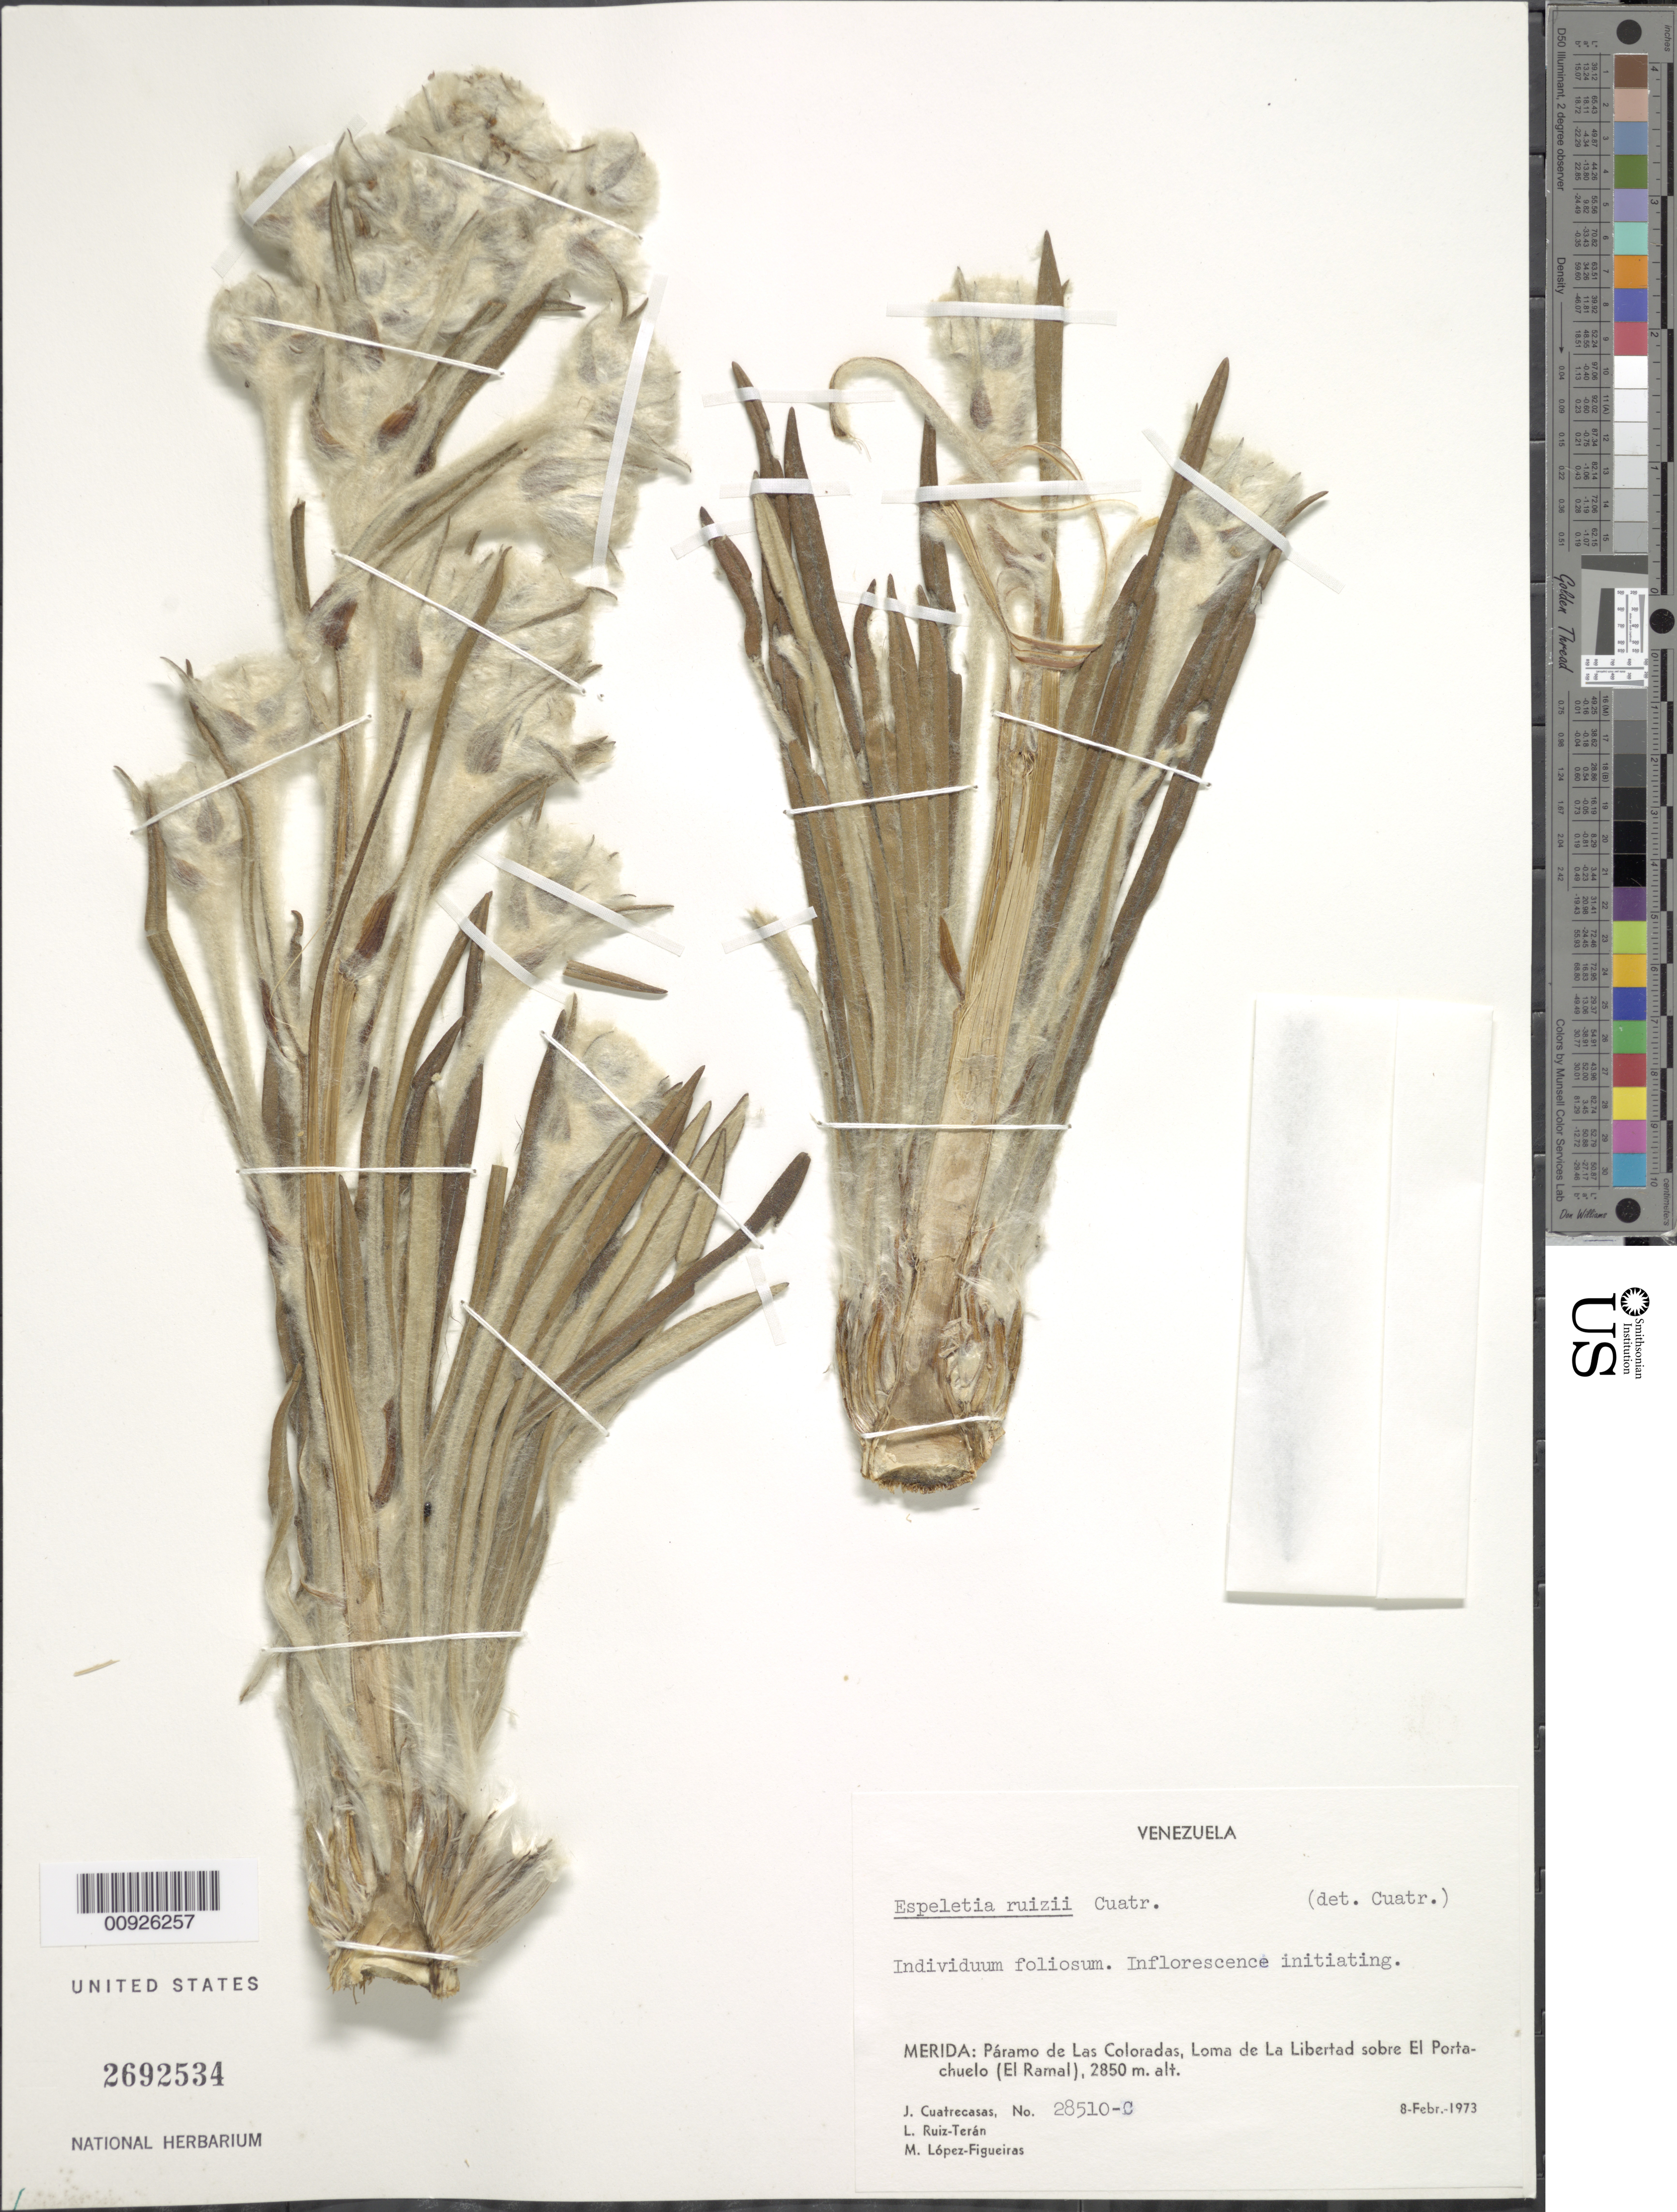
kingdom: Plantae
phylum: Tracheophyta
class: Magnoliopsida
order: Asterales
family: Asteraceae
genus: Ruilopezia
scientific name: Ruilopezia ruizii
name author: (Cuatrec.) Cuatrec.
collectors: J. Cuatrecasas, L. E. Ruíz-Terán & M. López Figueiras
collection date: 1973-02-08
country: Venezuela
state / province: Mérida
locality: P. de las Coloradas. Loma de la Libertad sobre El Portachuelo (El Ramal)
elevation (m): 2850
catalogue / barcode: US 2692534